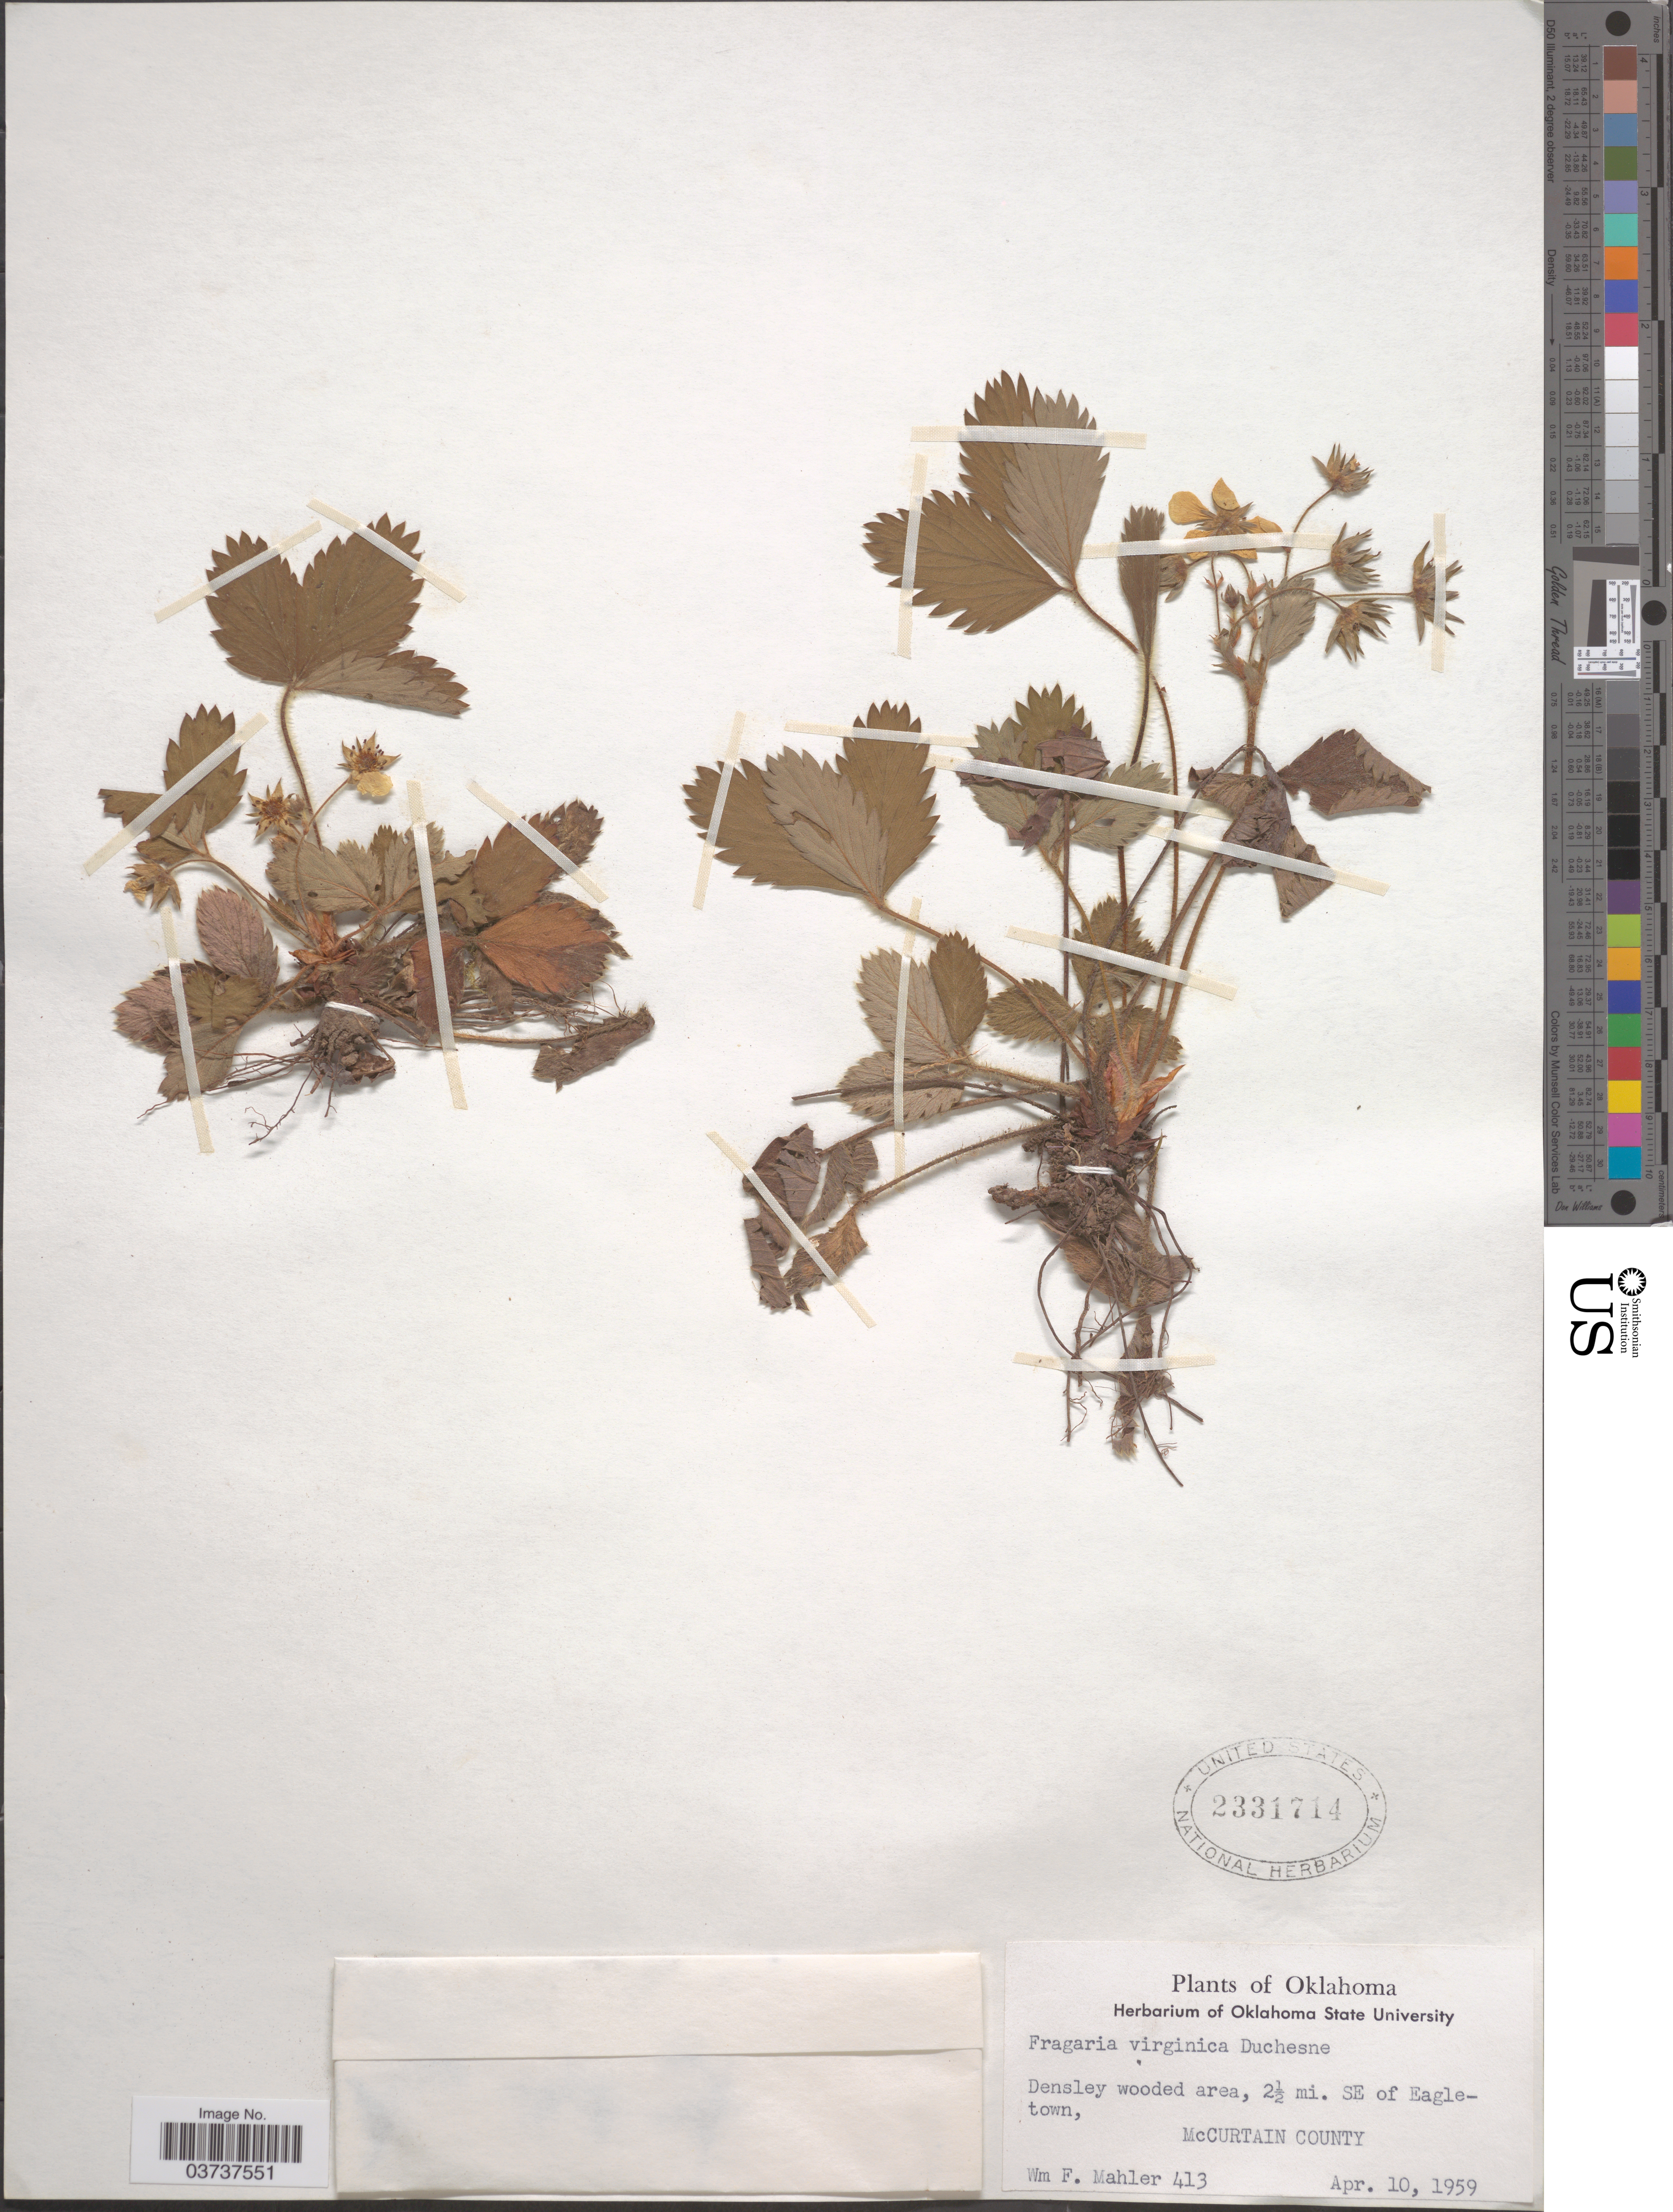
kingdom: Plantae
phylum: Tracheophyta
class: Magnoliopsida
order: Rosales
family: Rosaceae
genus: Fragaria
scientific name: Fragaria virginiana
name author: Mill.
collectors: W. F. Mahler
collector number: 413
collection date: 1959-04-10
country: United States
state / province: Oklahoma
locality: Densley wooded area, 2½ mi. SE of Eagletown, McCurtain County.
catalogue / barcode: US 2331714